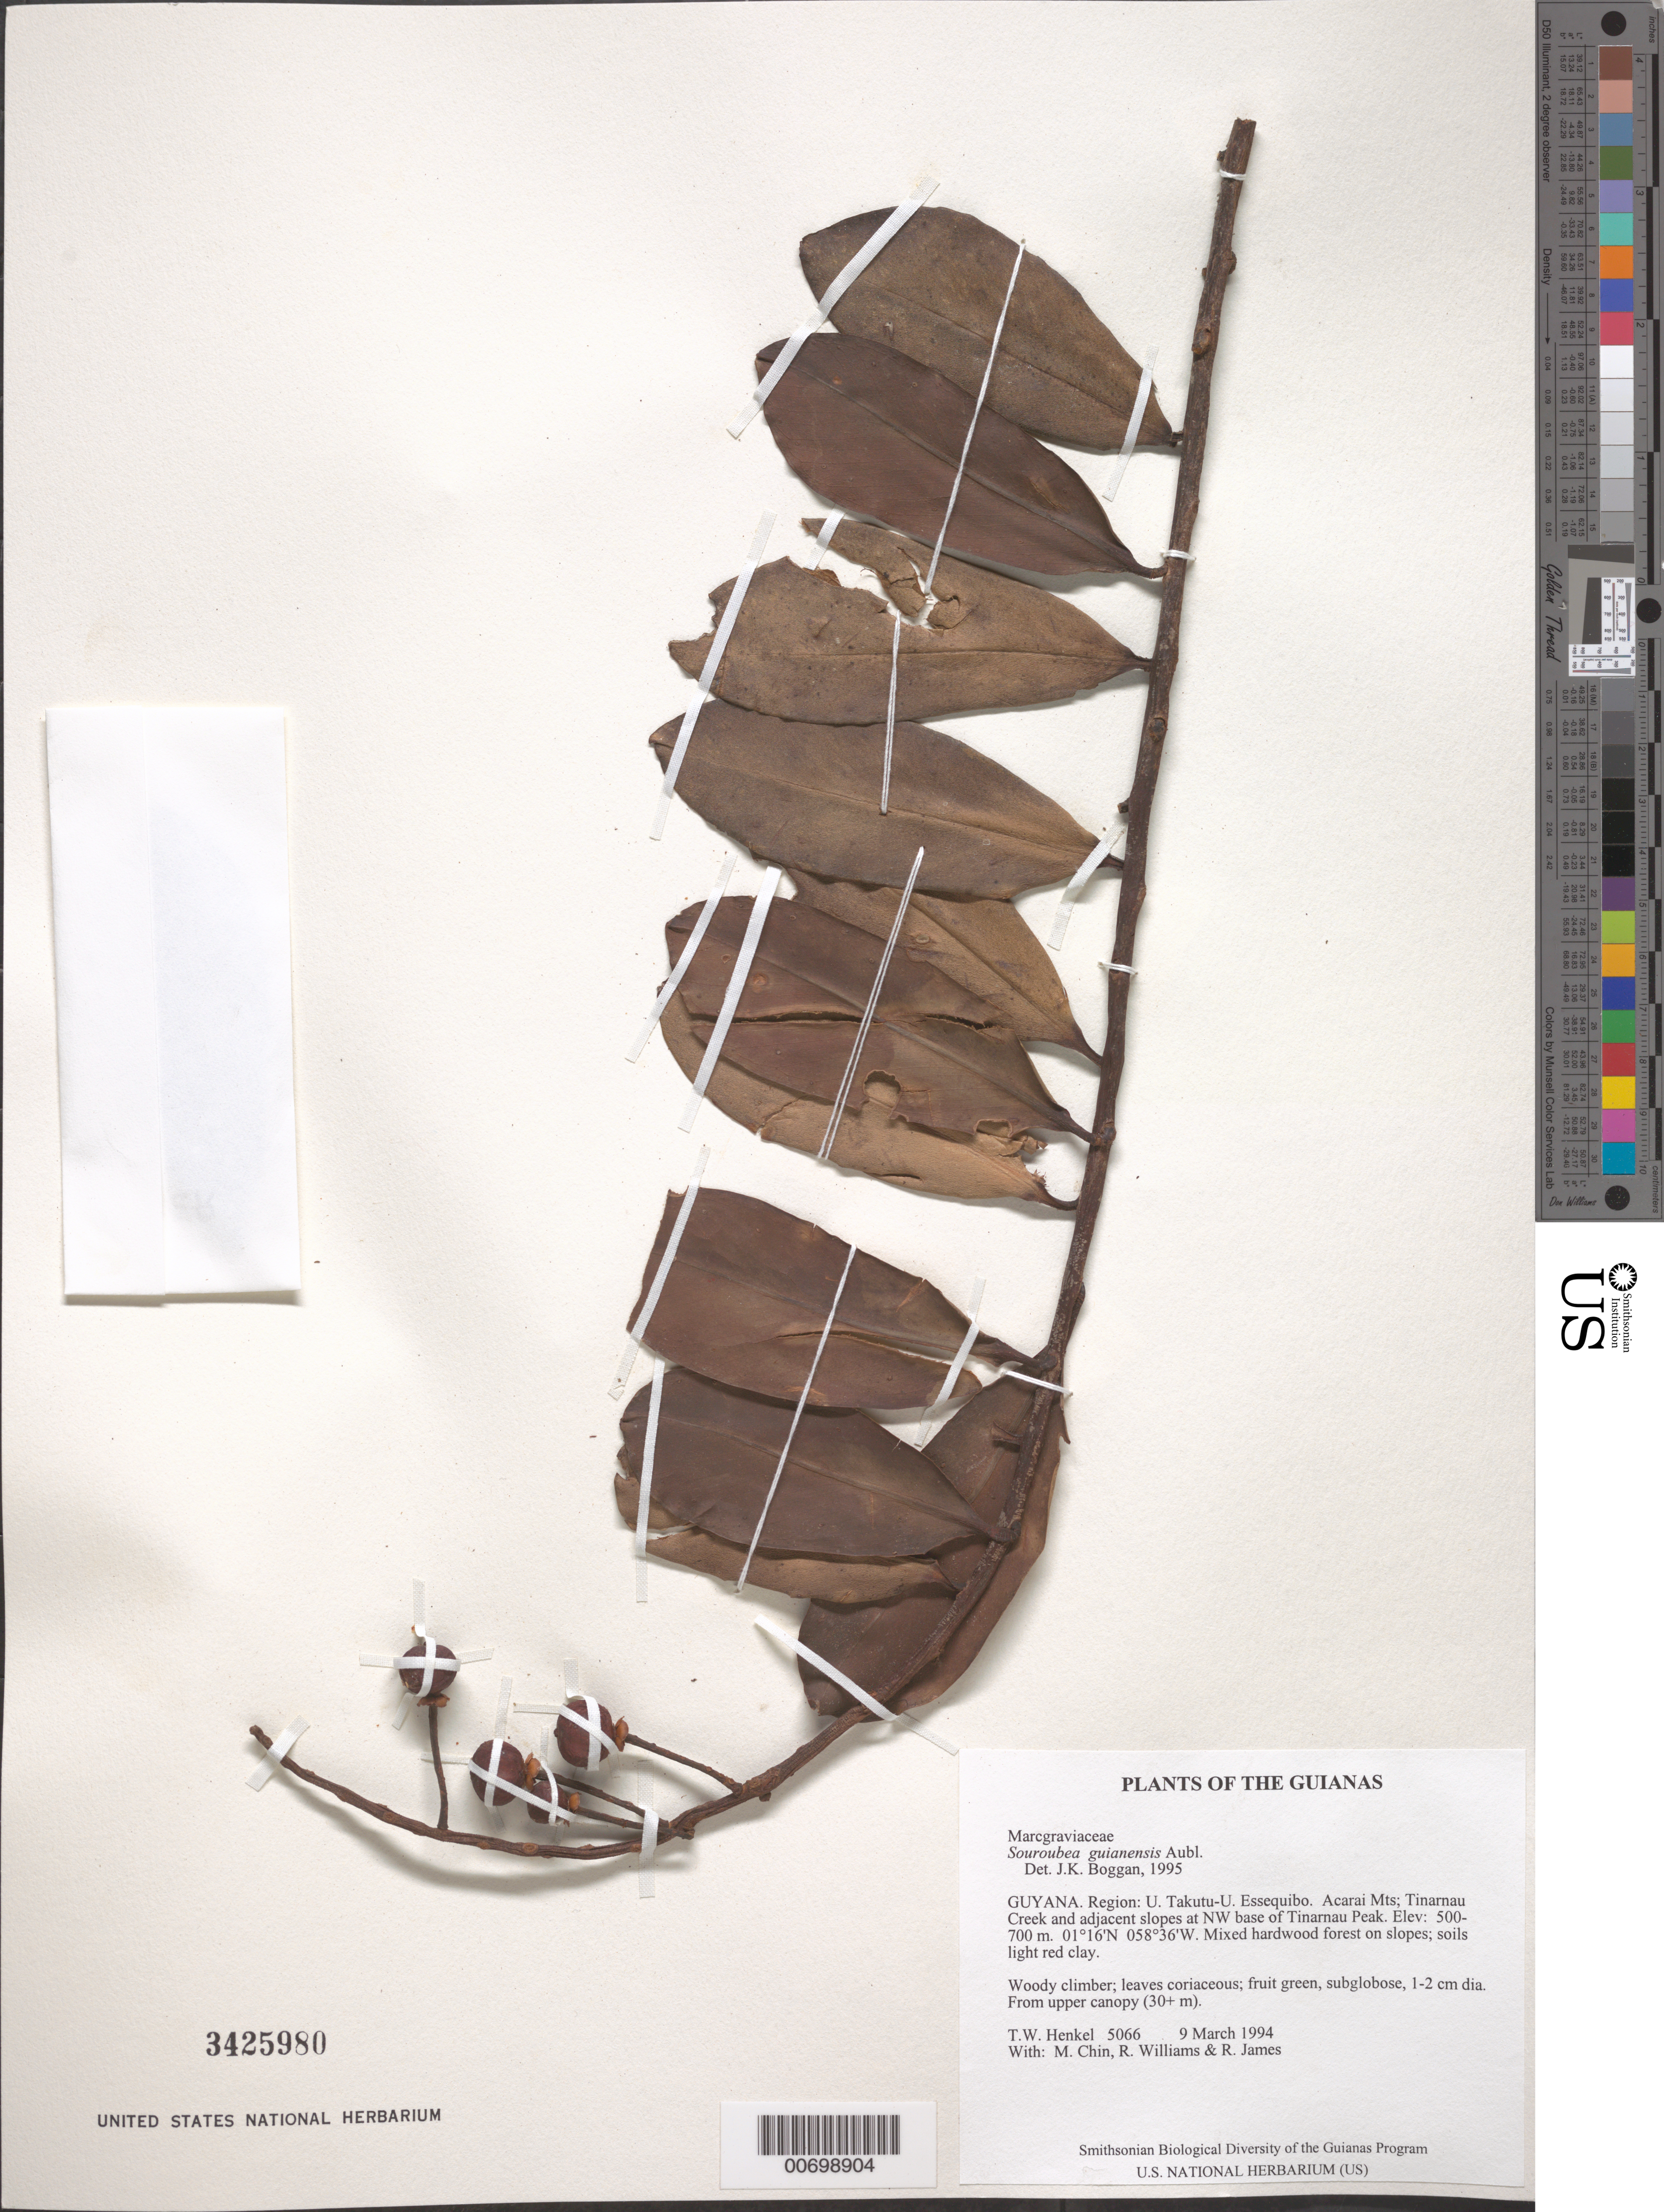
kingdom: Plantae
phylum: Tracheophyta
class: Magnoliopsida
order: Ericales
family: Marcgraviaceae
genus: Souroubea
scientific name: Souroubea guianensis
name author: Aubl.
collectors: T. Henkel, M. Chin, R. Williams & R. James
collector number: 5066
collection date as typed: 9 March 1994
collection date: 1994-03-09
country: Guyana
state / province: U. Takutu-U. Essequibo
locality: Acarai Mts; Tinarnau Creek and adjacent slopes at NW base of Tinarnau Peak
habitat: Mixed hardwood forest on slopes; soils light red clay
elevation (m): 500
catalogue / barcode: US 3425980